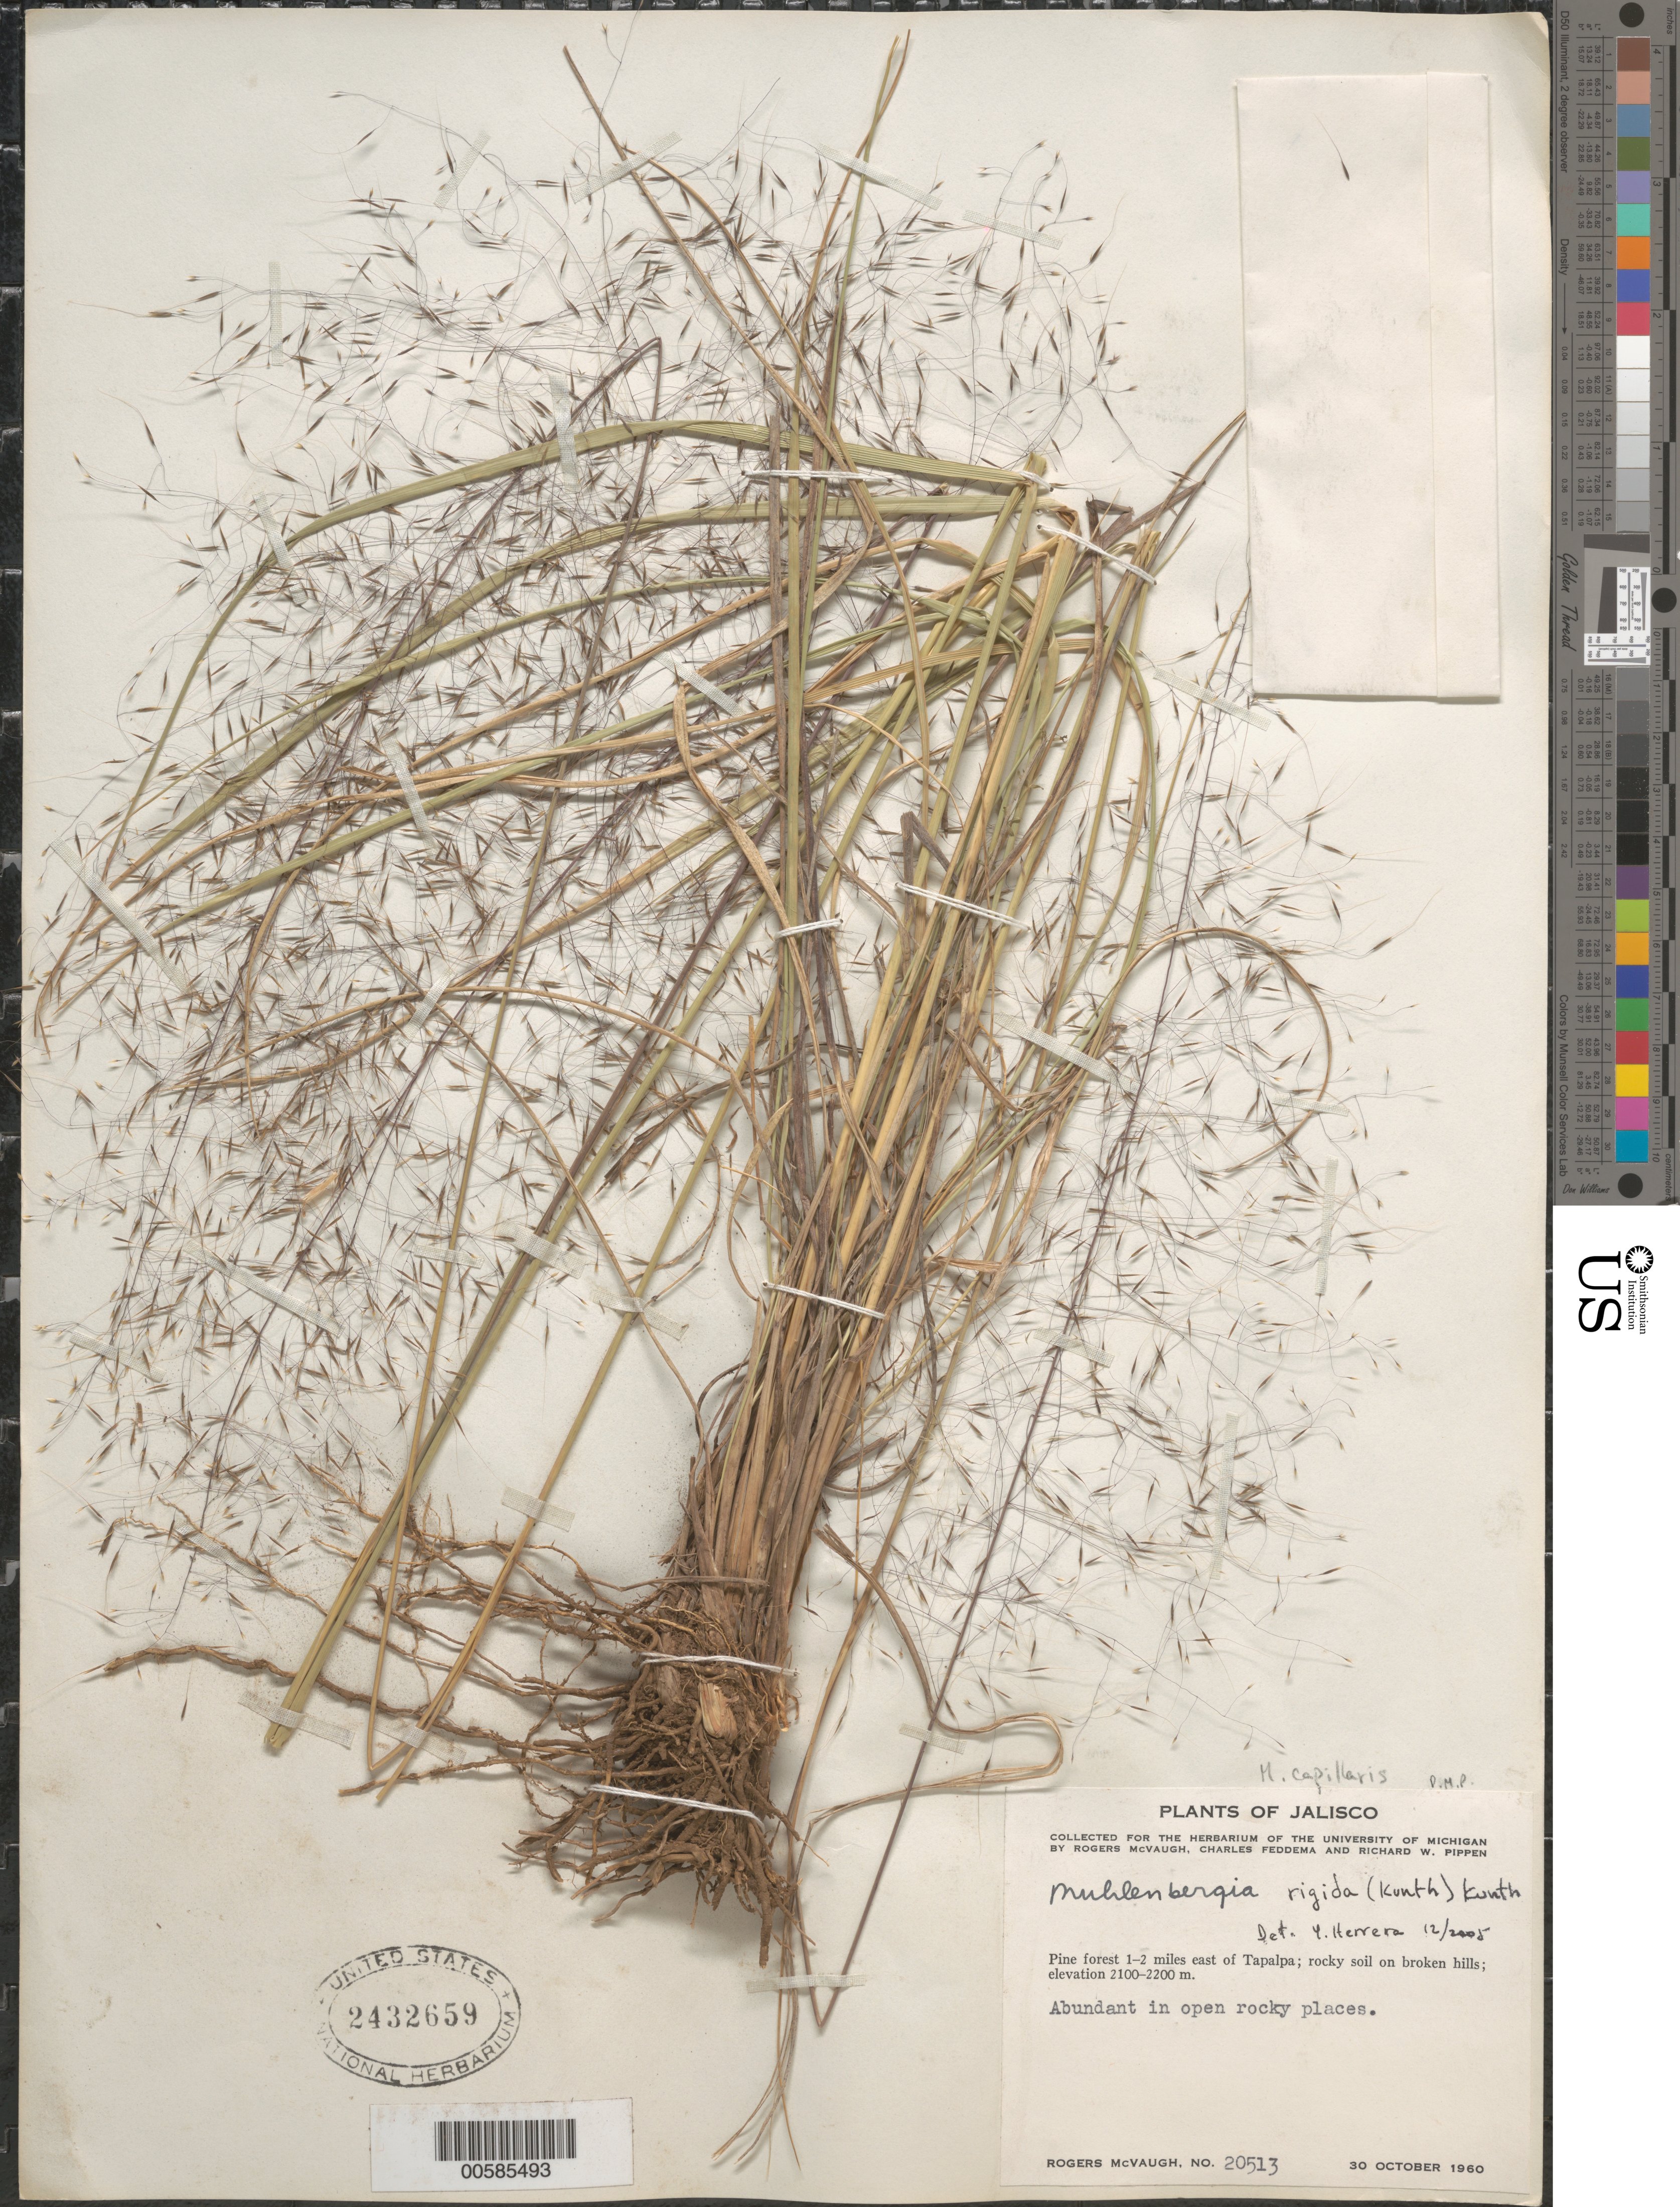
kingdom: Plantae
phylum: Tracheophyta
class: Liliopsida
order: Poales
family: Poaceae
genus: Muhlenbergia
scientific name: Muhlenbergia sp.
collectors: R. McVaugh, C. Feddema & R. W. Pippen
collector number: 20513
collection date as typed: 30 Oct 1960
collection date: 1960-10-30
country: Mexico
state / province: Jalisco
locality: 1-2 mi E of Tapalpa.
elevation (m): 2100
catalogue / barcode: US 2432659